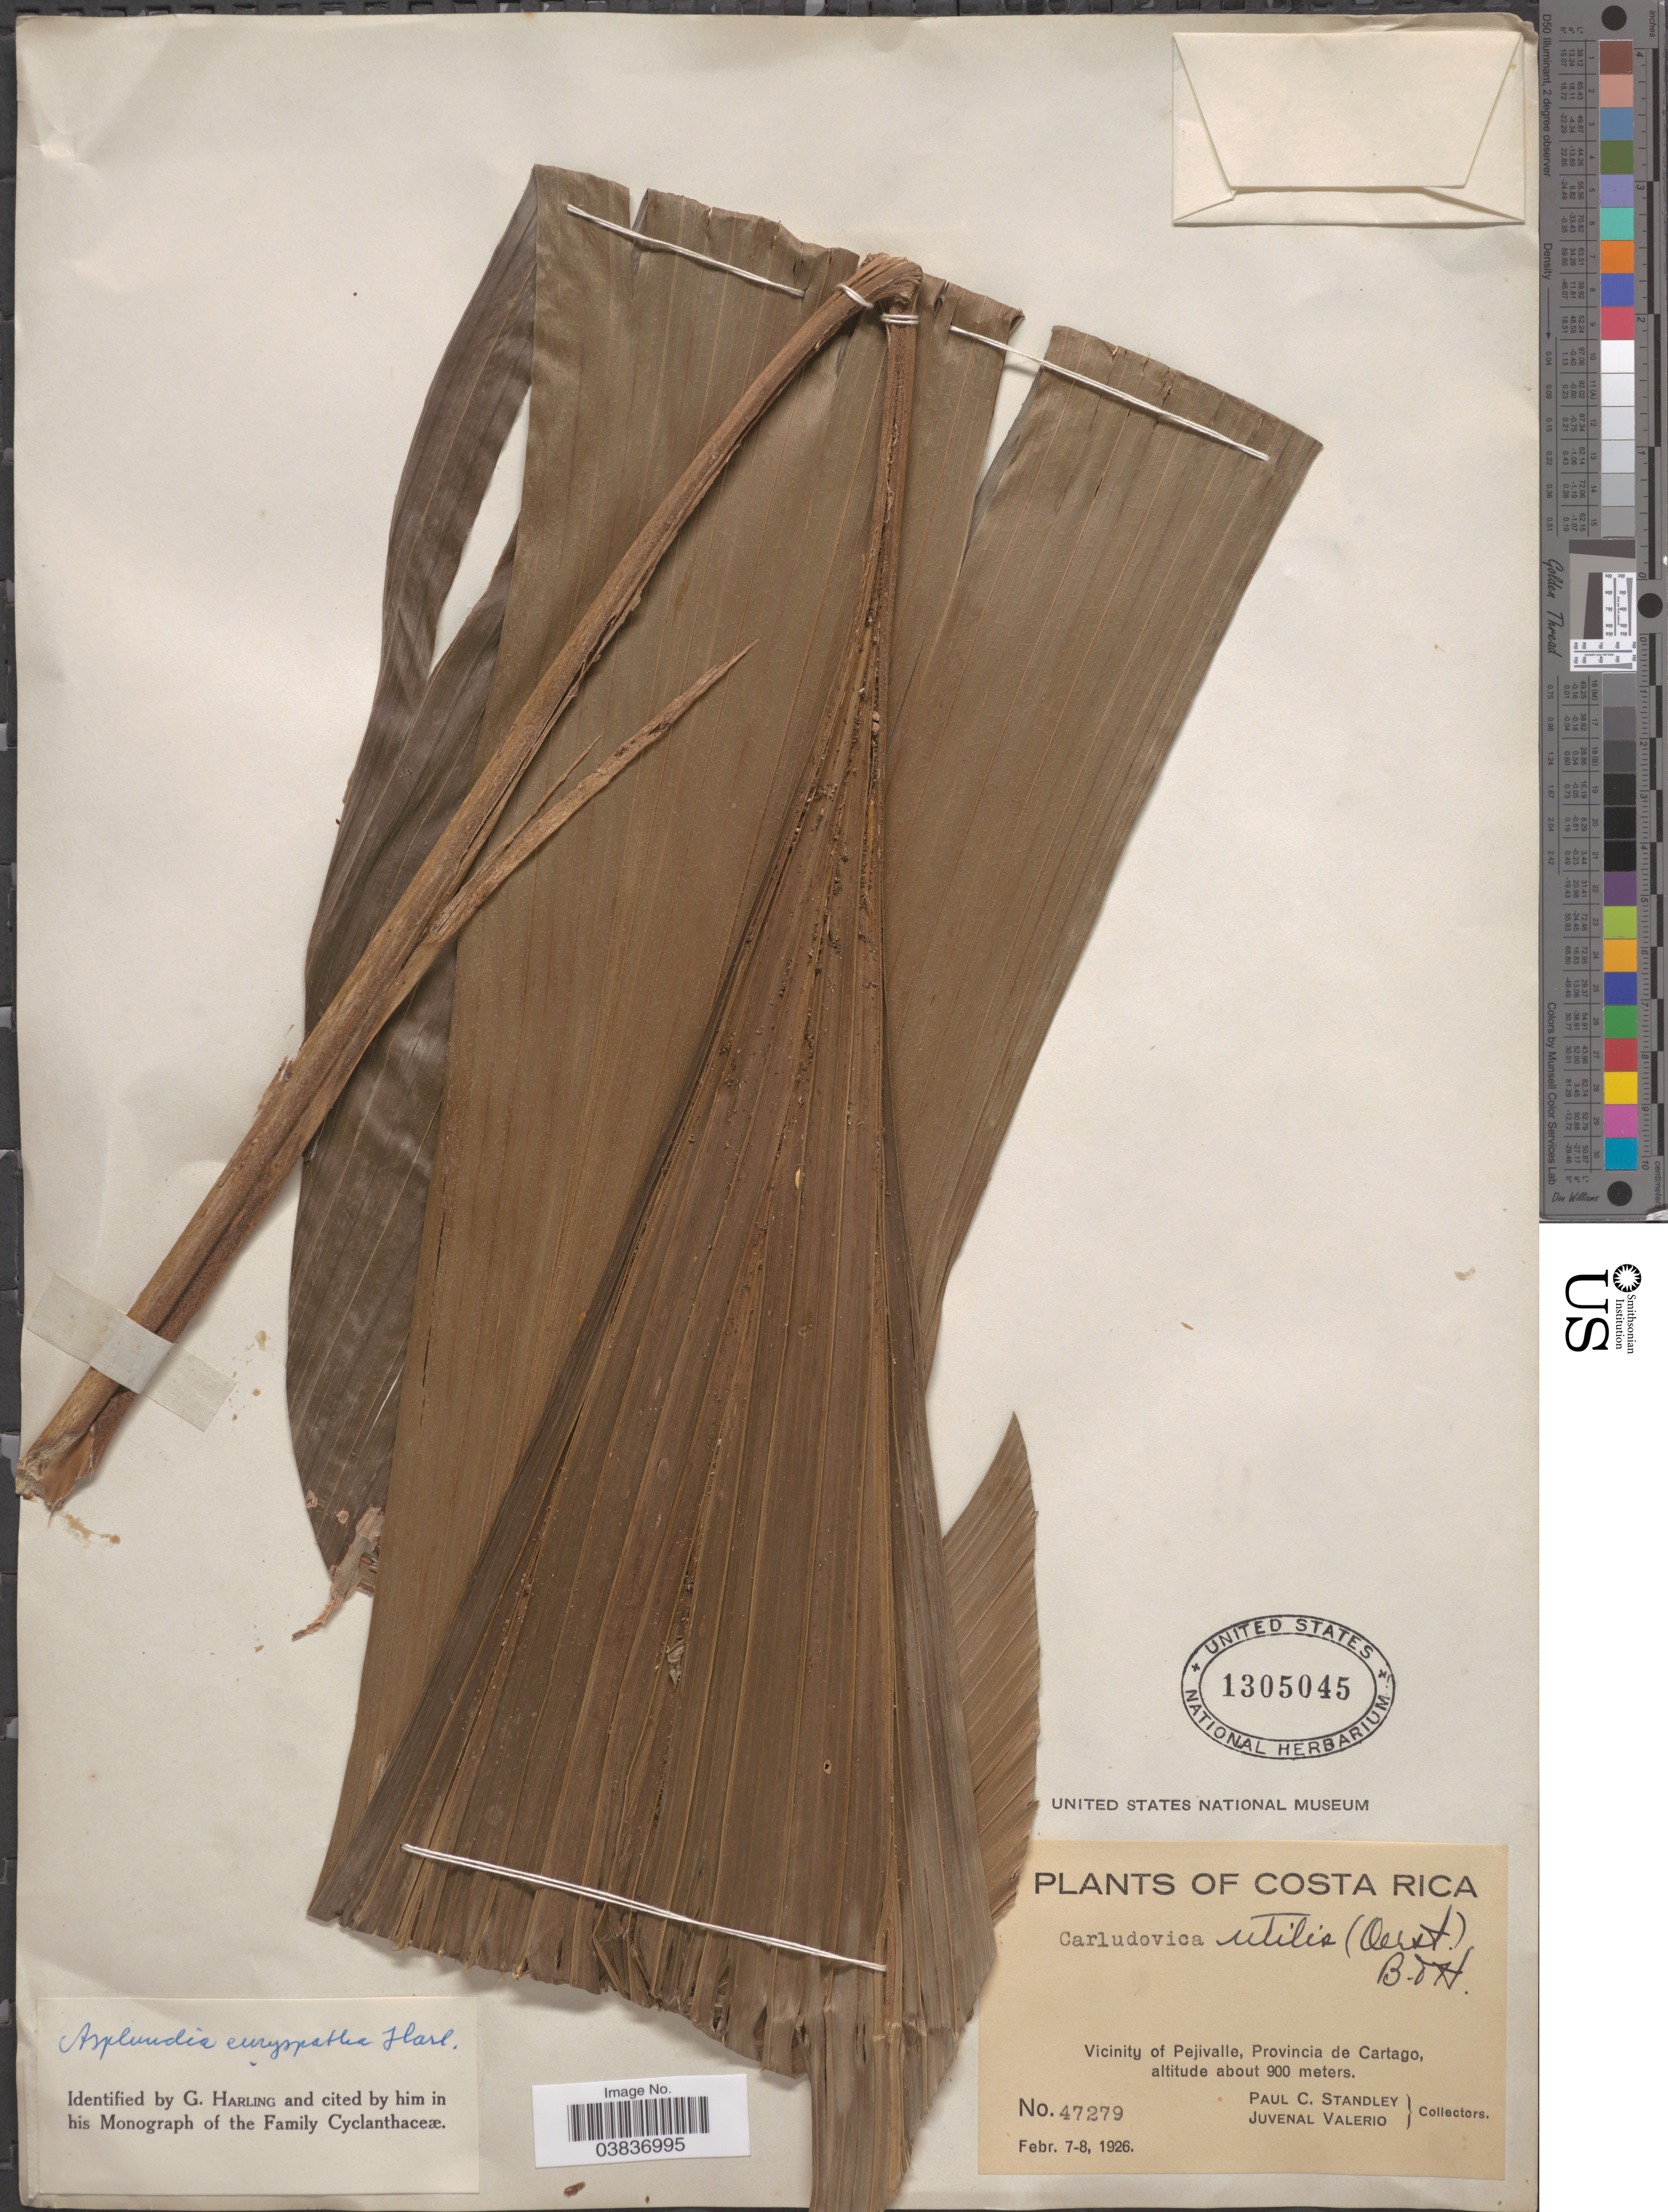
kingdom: Plantae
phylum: Tracheophyta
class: Liliopsida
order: Pandanales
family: Cyclanthaceae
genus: Asplundia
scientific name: Asplundia euryspatha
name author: Harling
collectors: P. C. Standley & J. Valerio R.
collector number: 47279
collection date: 1926-02-07/1926-02-08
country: Costa Rica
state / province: Cartago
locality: Vicinity of Pejivalle.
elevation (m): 900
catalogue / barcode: US 1305045